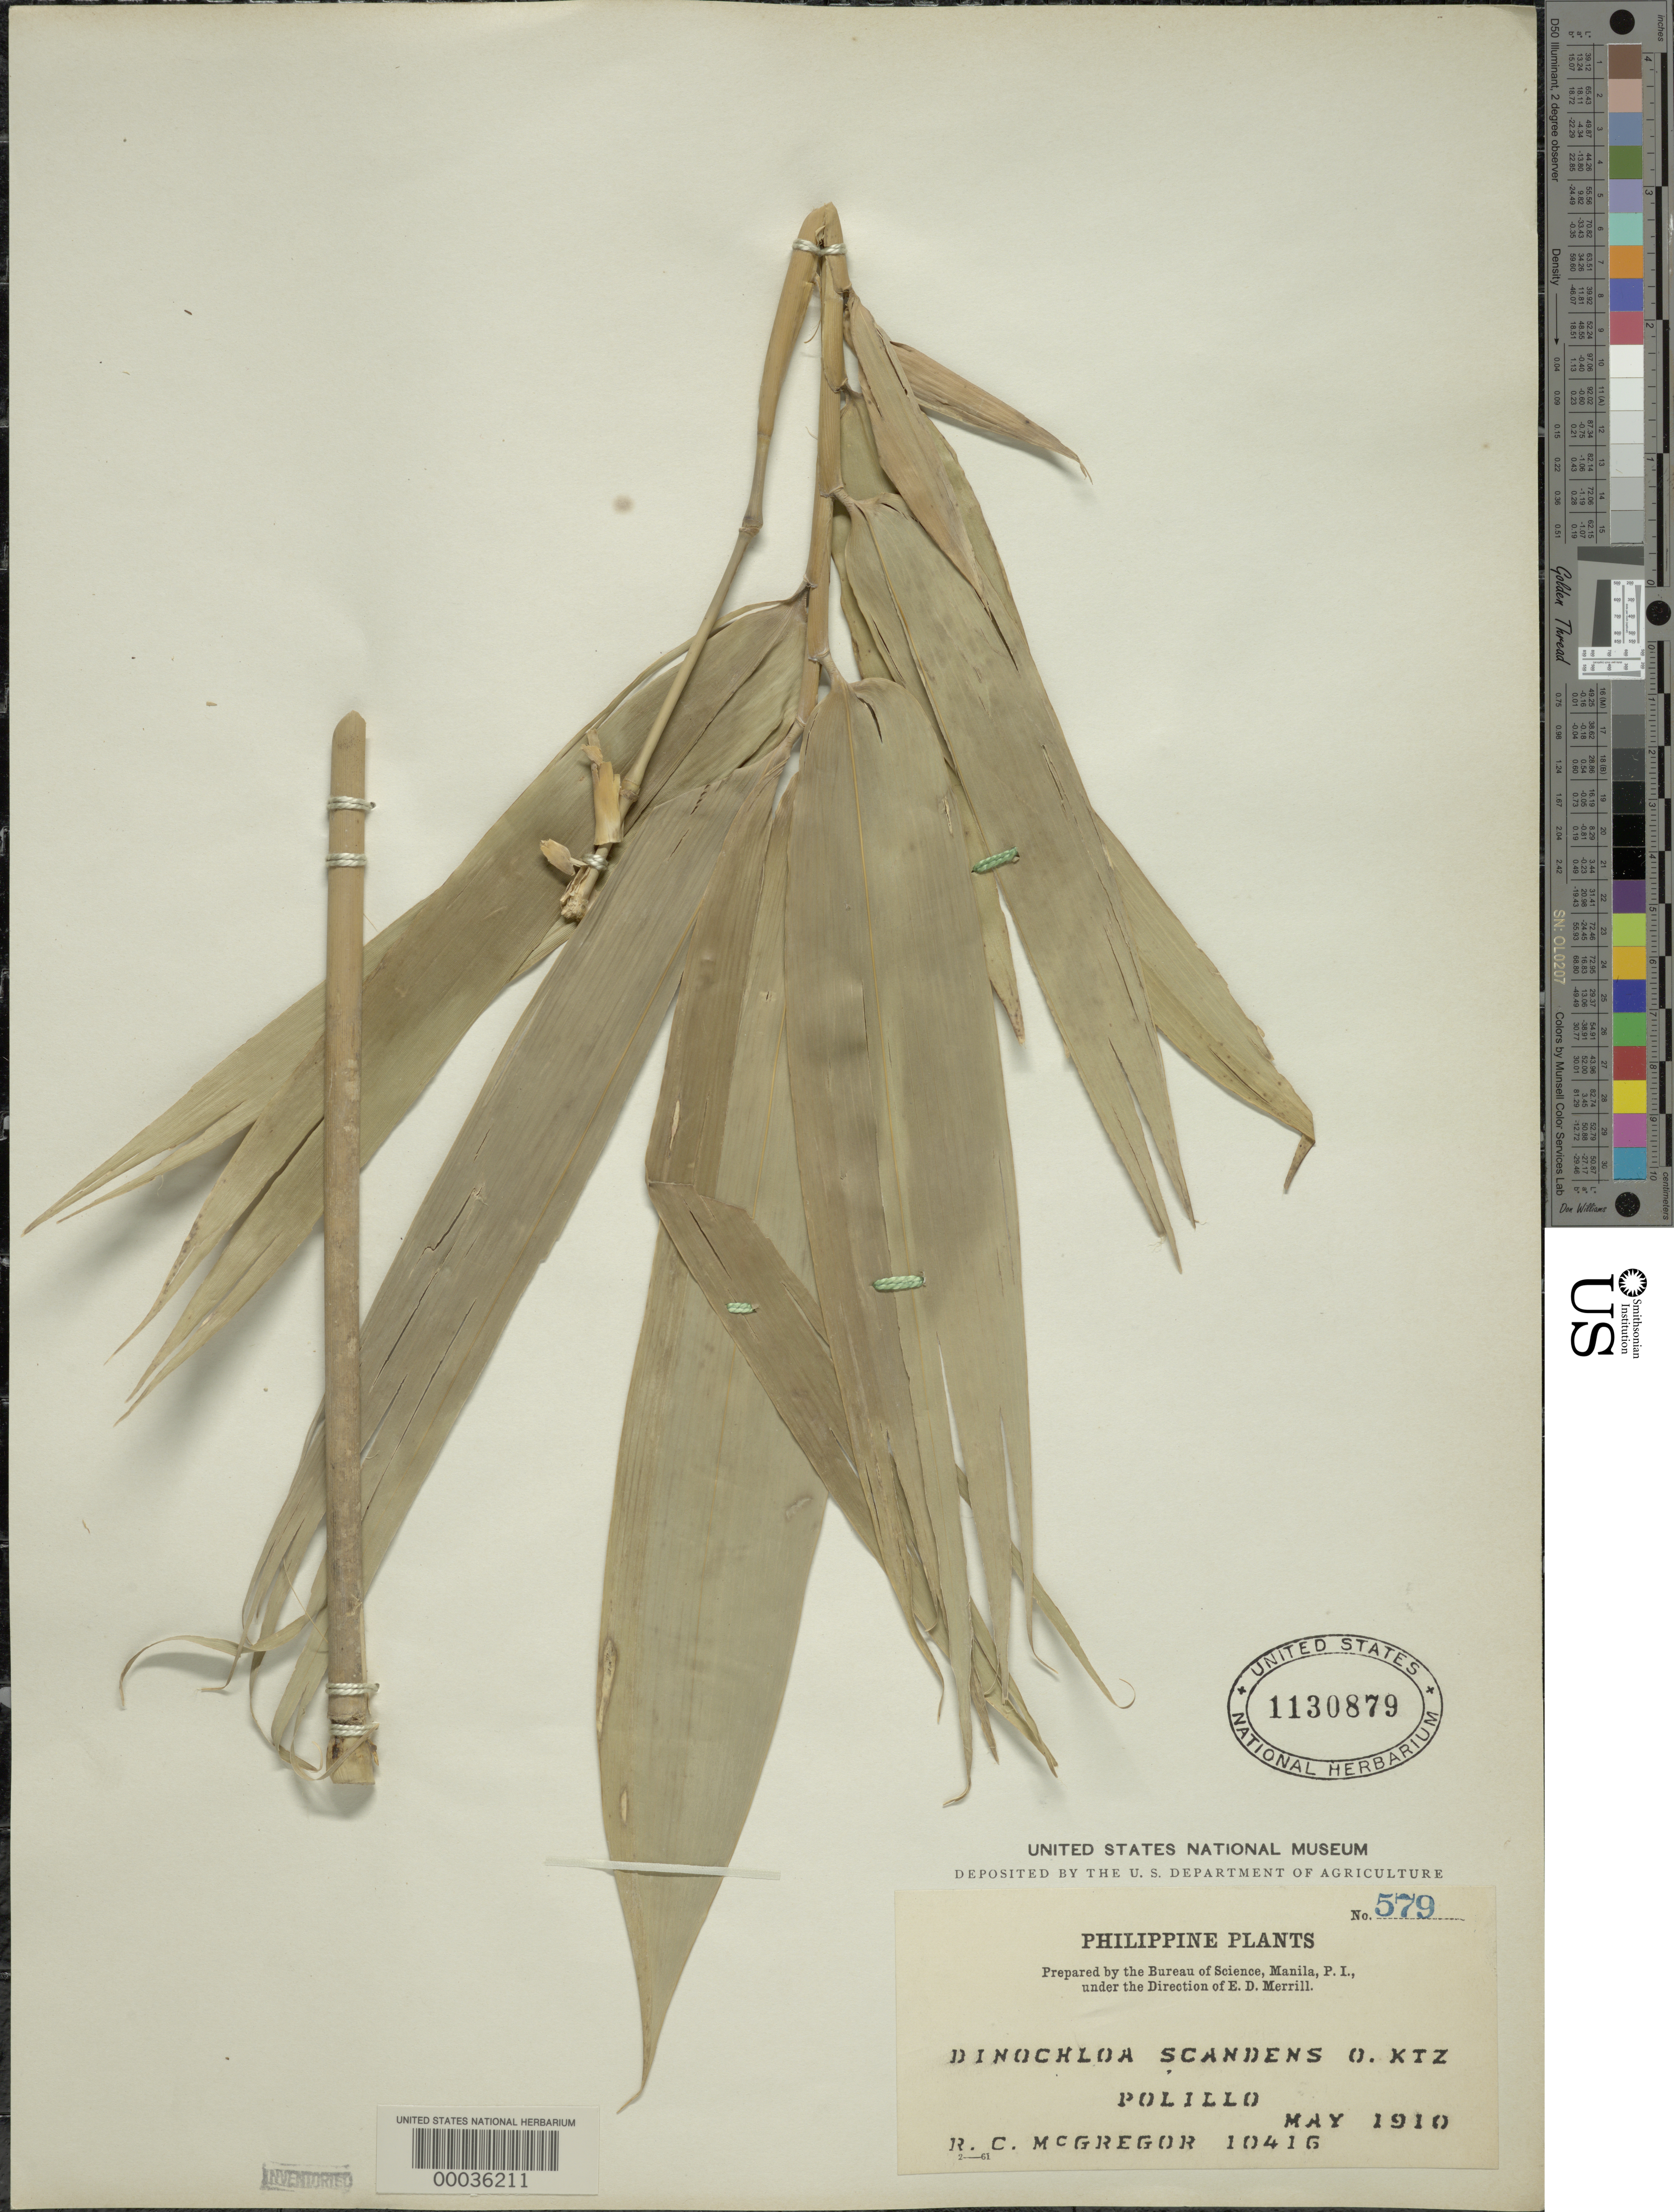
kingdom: Plantae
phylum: Tracheophyta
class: Liliopsida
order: Poales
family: Poaceae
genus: Dinochloa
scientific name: Dinochloa scandens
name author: (Blume ex Nees) Kuntze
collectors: R. C. McGregor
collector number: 10416 / 579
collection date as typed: May 1910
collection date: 1910-05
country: Philippines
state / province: Calabarzon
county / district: Quezon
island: Polillo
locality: Polillo [Polillo Is.]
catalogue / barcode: US 1130879